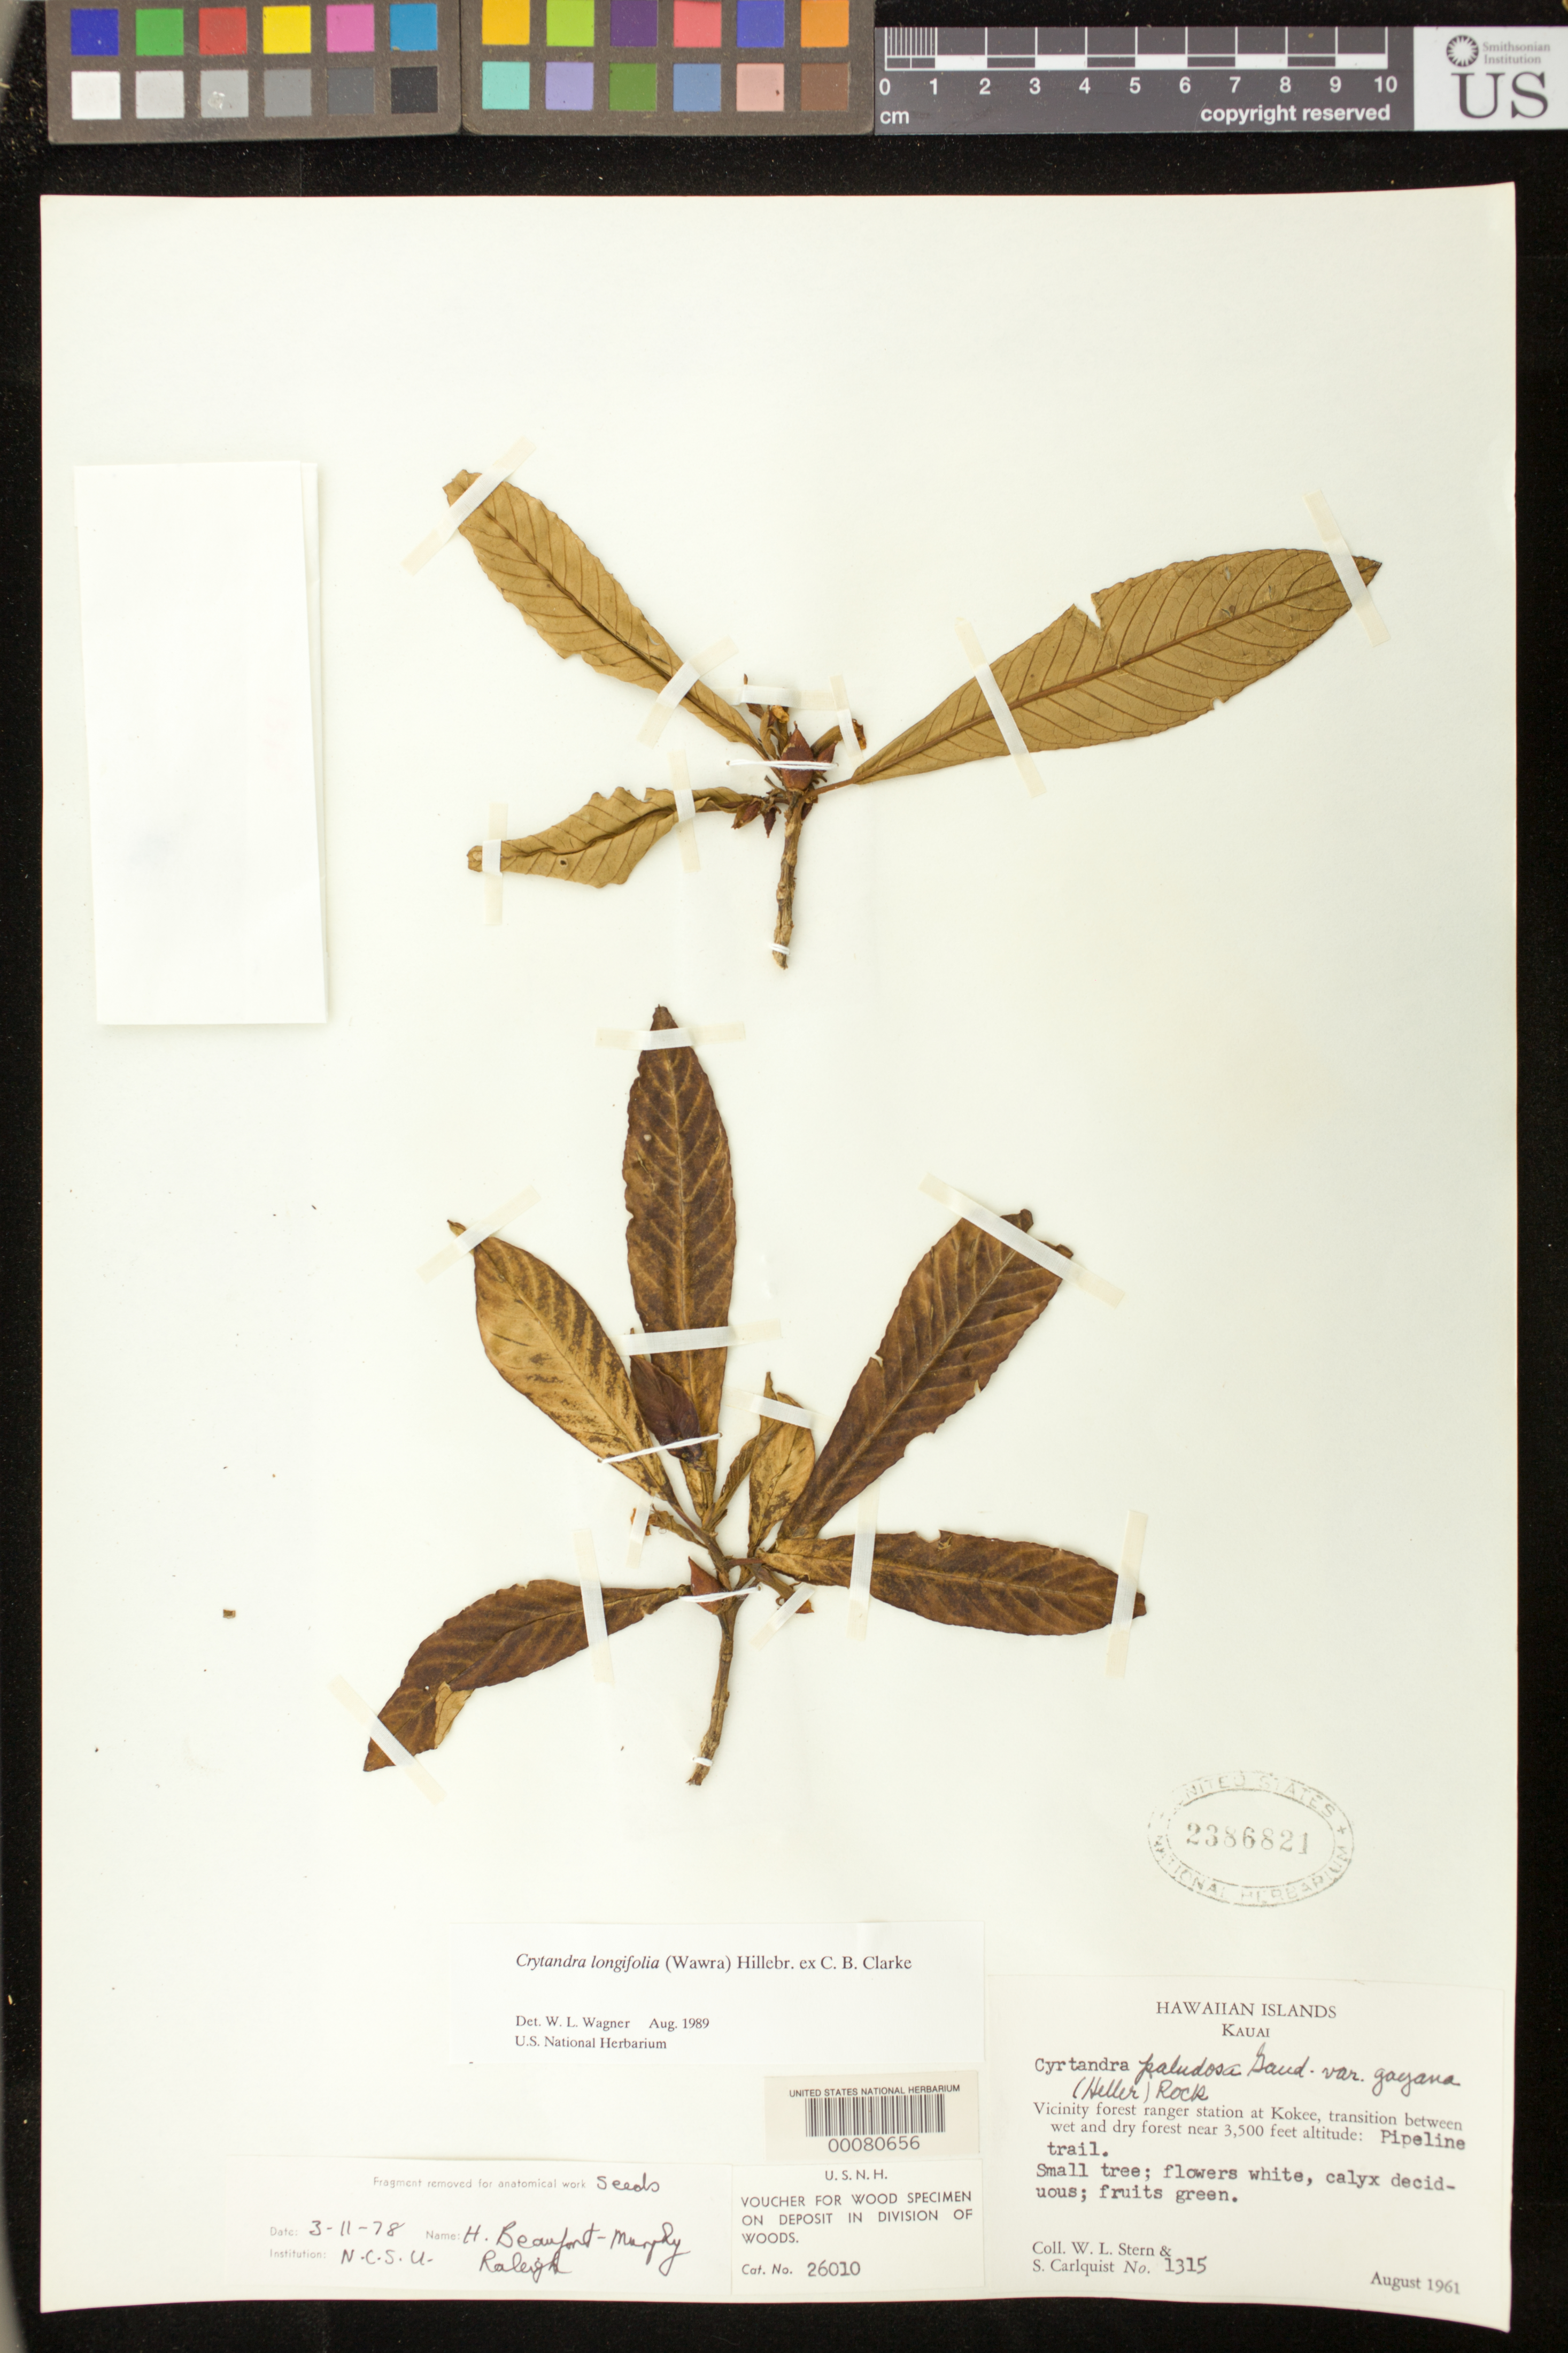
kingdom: Plantae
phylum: Tracheophyta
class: Magnoliopsida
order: Lamiales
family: Gesneriaceae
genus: Cyrtandra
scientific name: Cyrtandra longifolia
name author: (Wawra) Hillebr. ex C.B. Clarke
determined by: Wagner, W. L., (BOT), Smithsonian Institution - National Museum of Natural History (UNITED STATES)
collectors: W. L. Stern & S. Carlquist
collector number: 1315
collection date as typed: Aug 1961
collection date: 1961-08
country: United States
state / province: Hawaii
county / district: Kauai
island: Kaua'i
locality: vicinity forest ranger station at Kokee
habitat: Transition between wet and dry forest, pipeline trail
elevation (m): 1067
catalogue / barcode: US 2386821